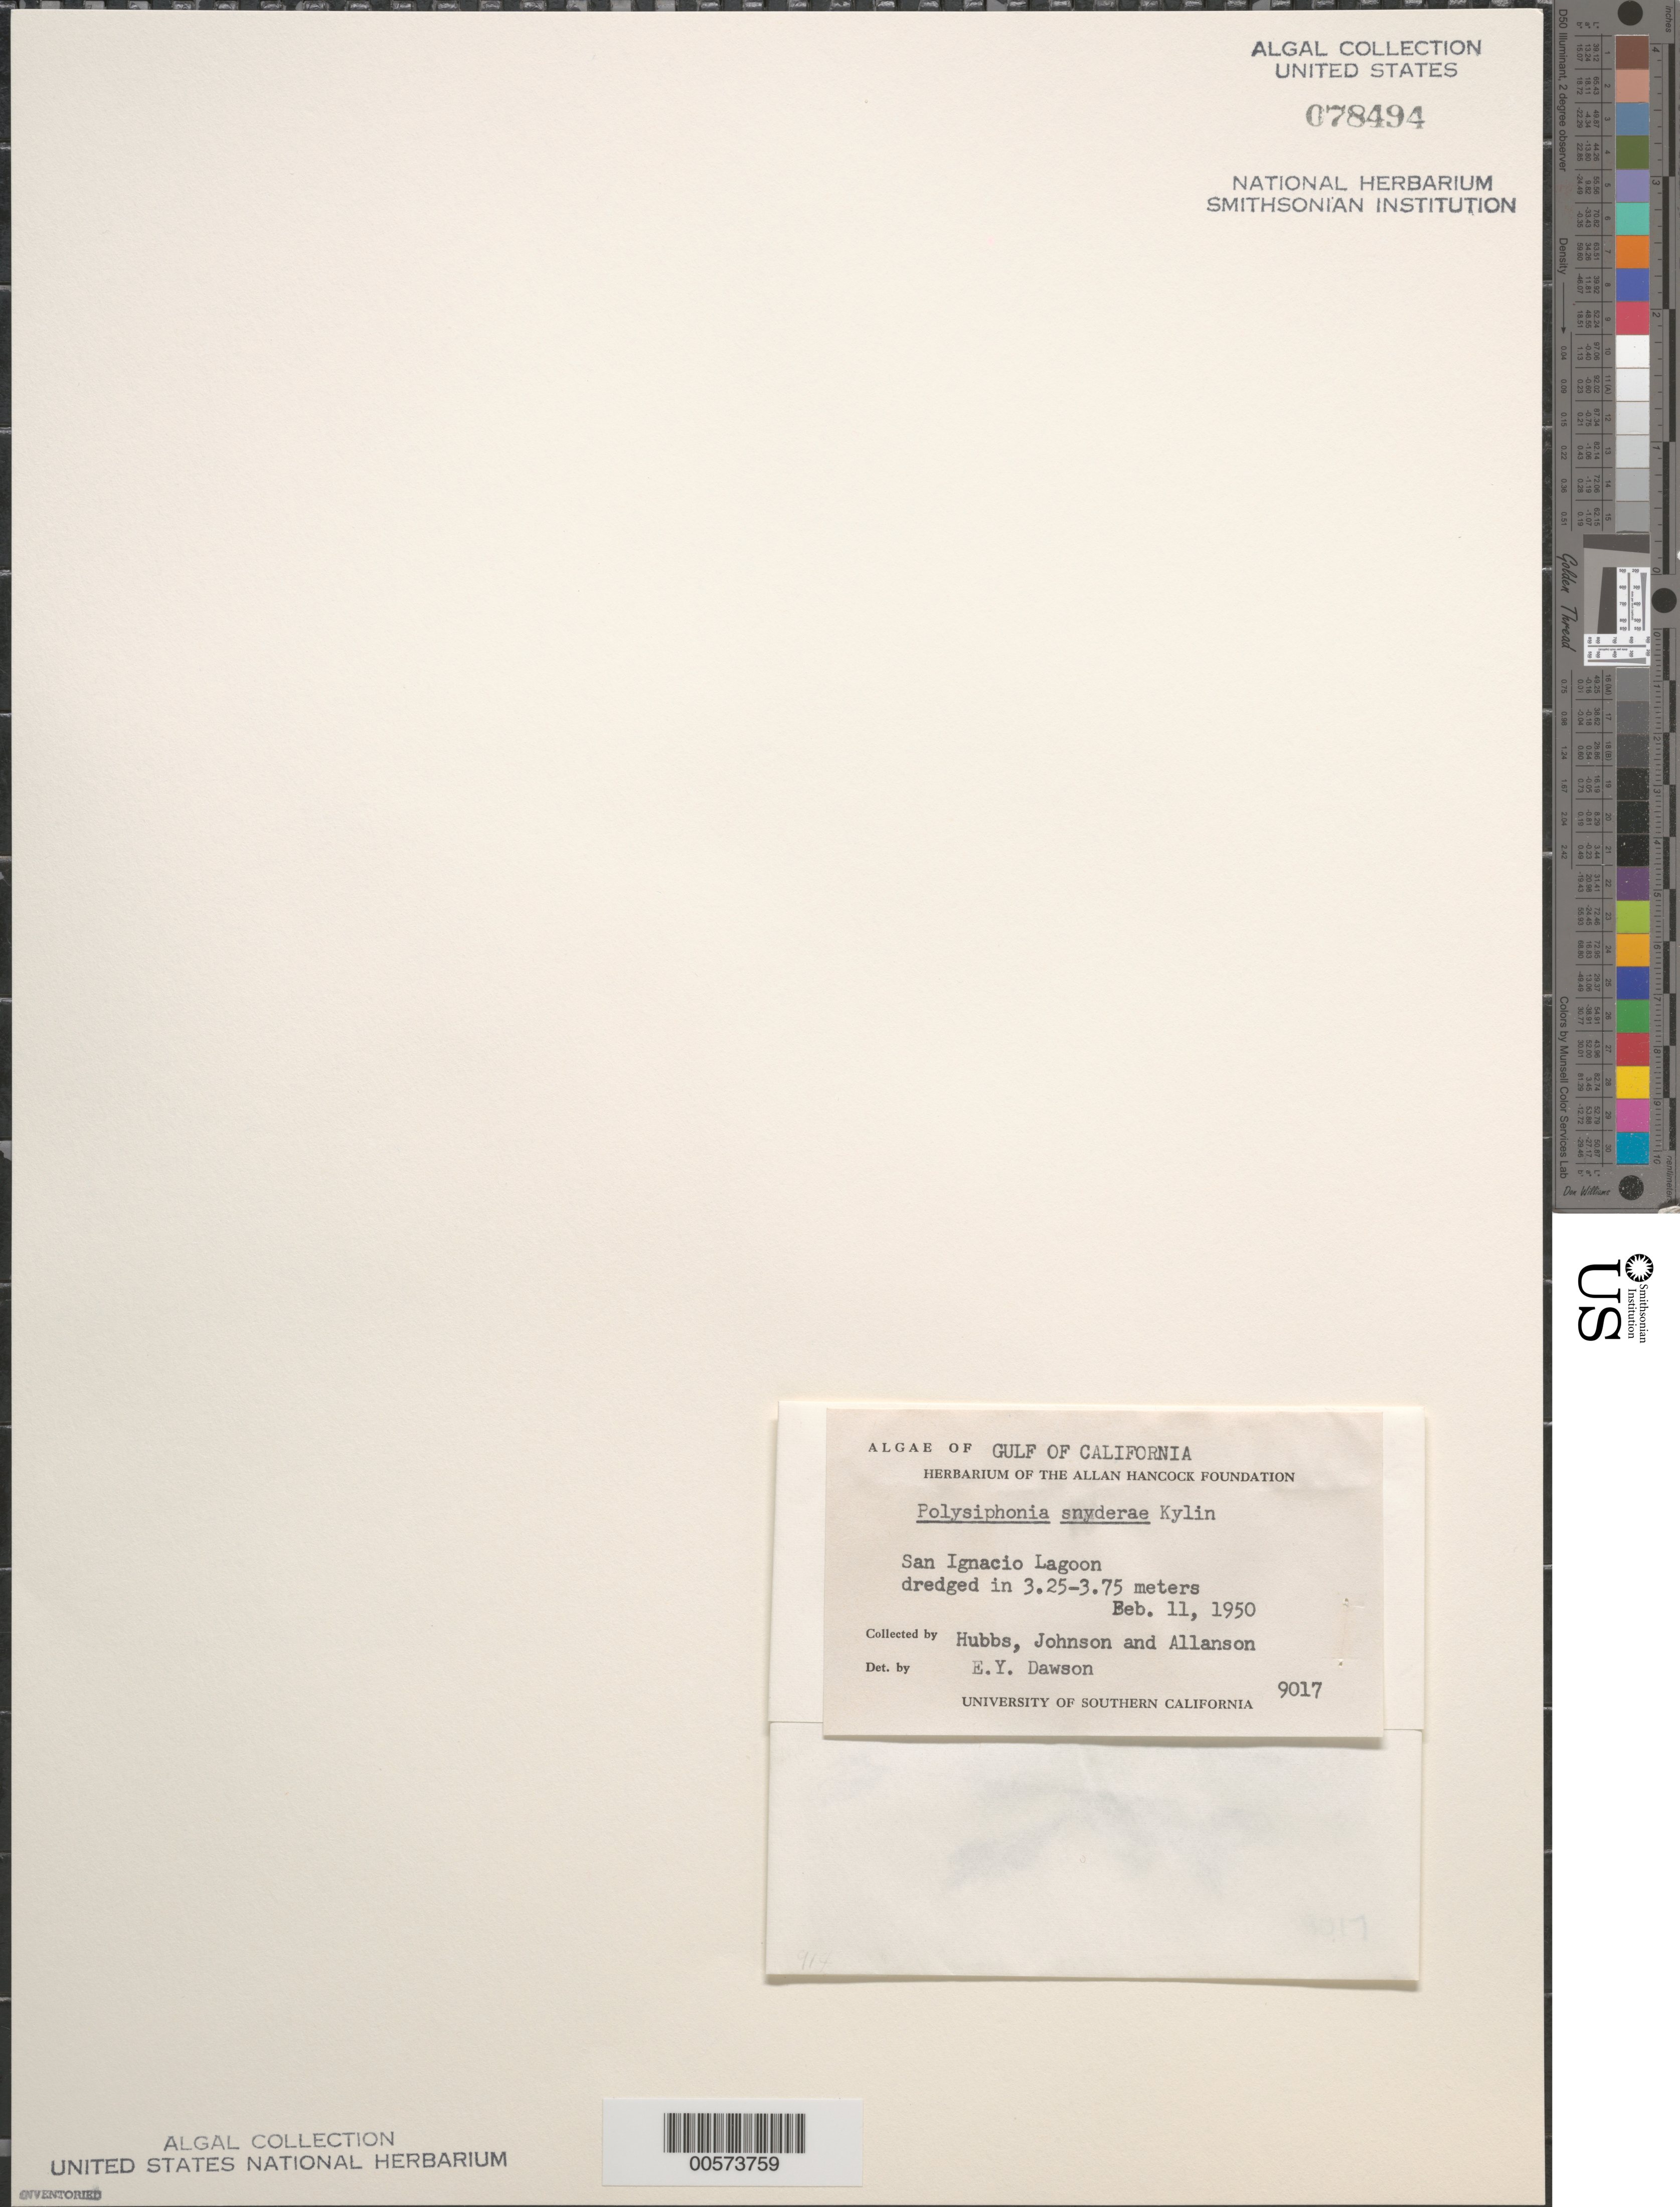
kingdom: Plantae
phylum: Rhodophyta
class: Florideophyceae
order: Ceramiales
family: Rhodomelaceae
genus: Melanothamnus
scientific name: Melanothamnus eastwoodiae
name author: (Setchell & N.L. Gardner) Diaz-Tapia & Maggs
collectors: C. Hubbs, -- Johnson & -. Allanson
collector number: EYD 9017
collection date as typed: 11 Feb 1950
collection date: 1950-02-11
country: Mexico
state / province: Baja California Sur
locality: Laguna San Ignacio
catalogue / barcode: US 78494